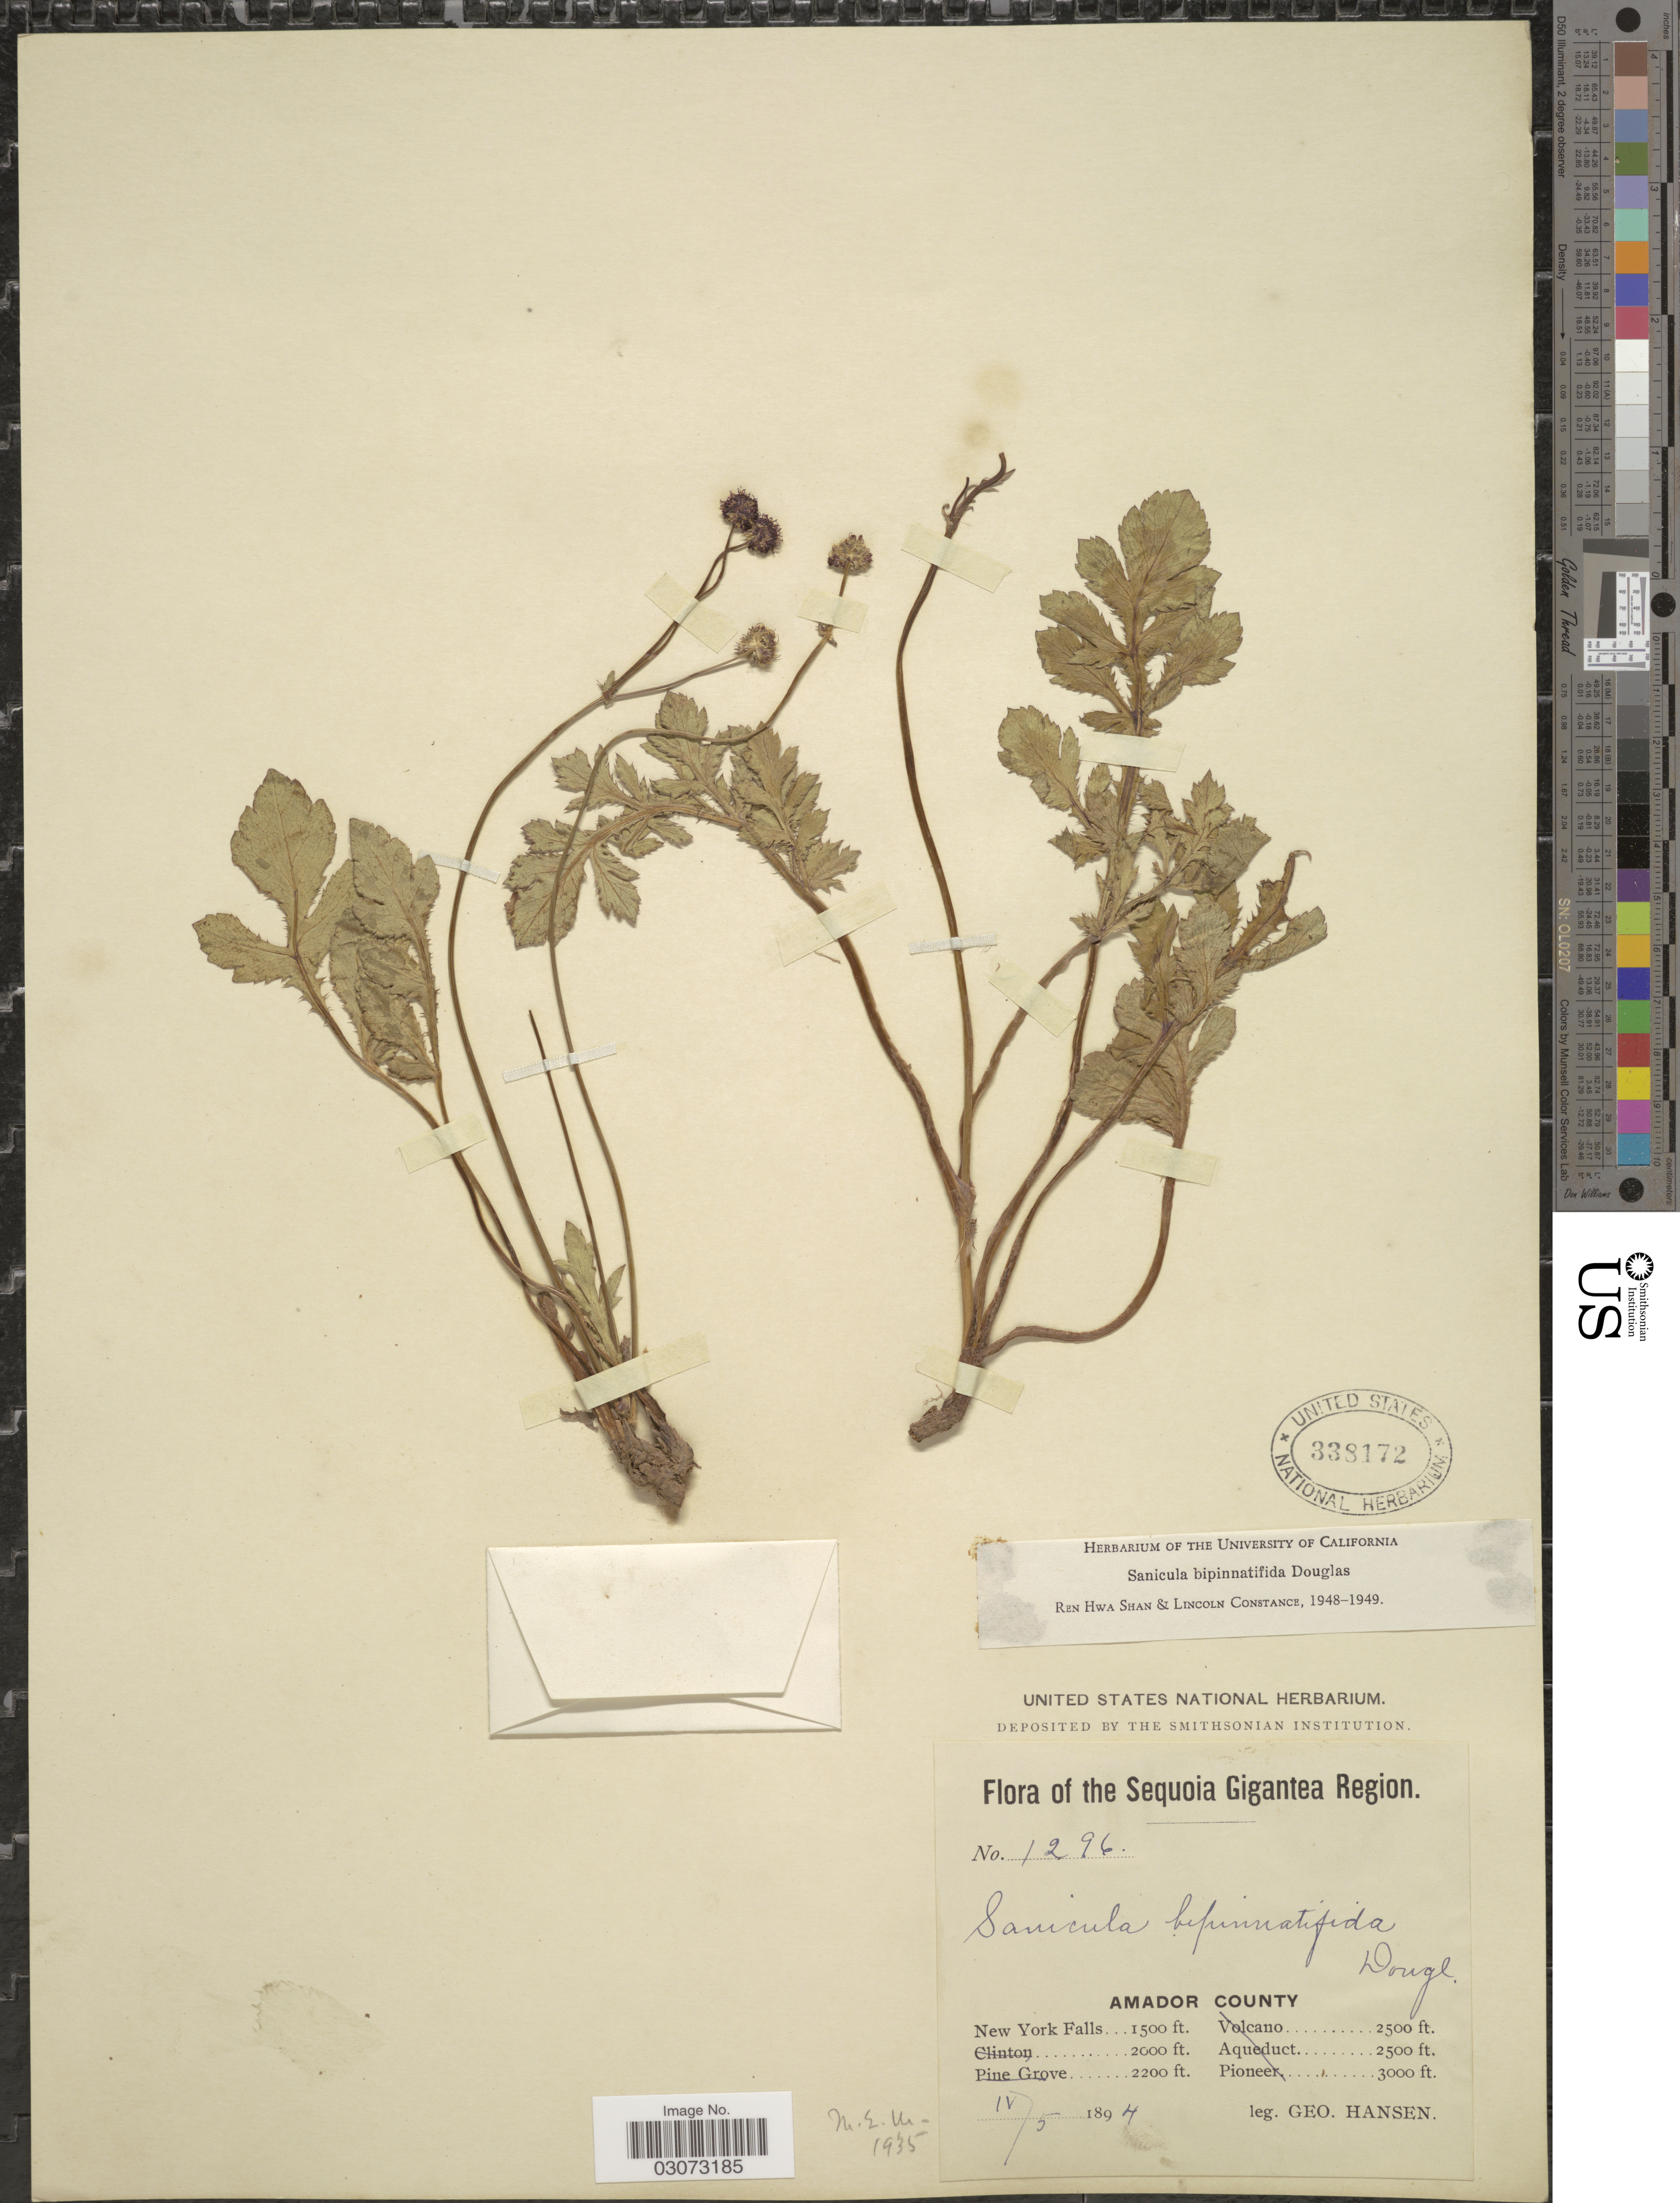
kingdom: Plantae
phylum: Tracheophyta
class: Magnoliopsida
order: Apiales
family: Apiaceae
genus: Sanicula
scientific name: Sanicula bipinnatifida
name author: Douglas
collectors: G. Hansen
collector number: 1296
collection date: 1894-04-05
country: United States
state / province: California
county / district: Amador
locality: Sequoia Gigantea Region. Amador County. New York Falls.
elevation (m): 457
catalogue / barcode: US 338172